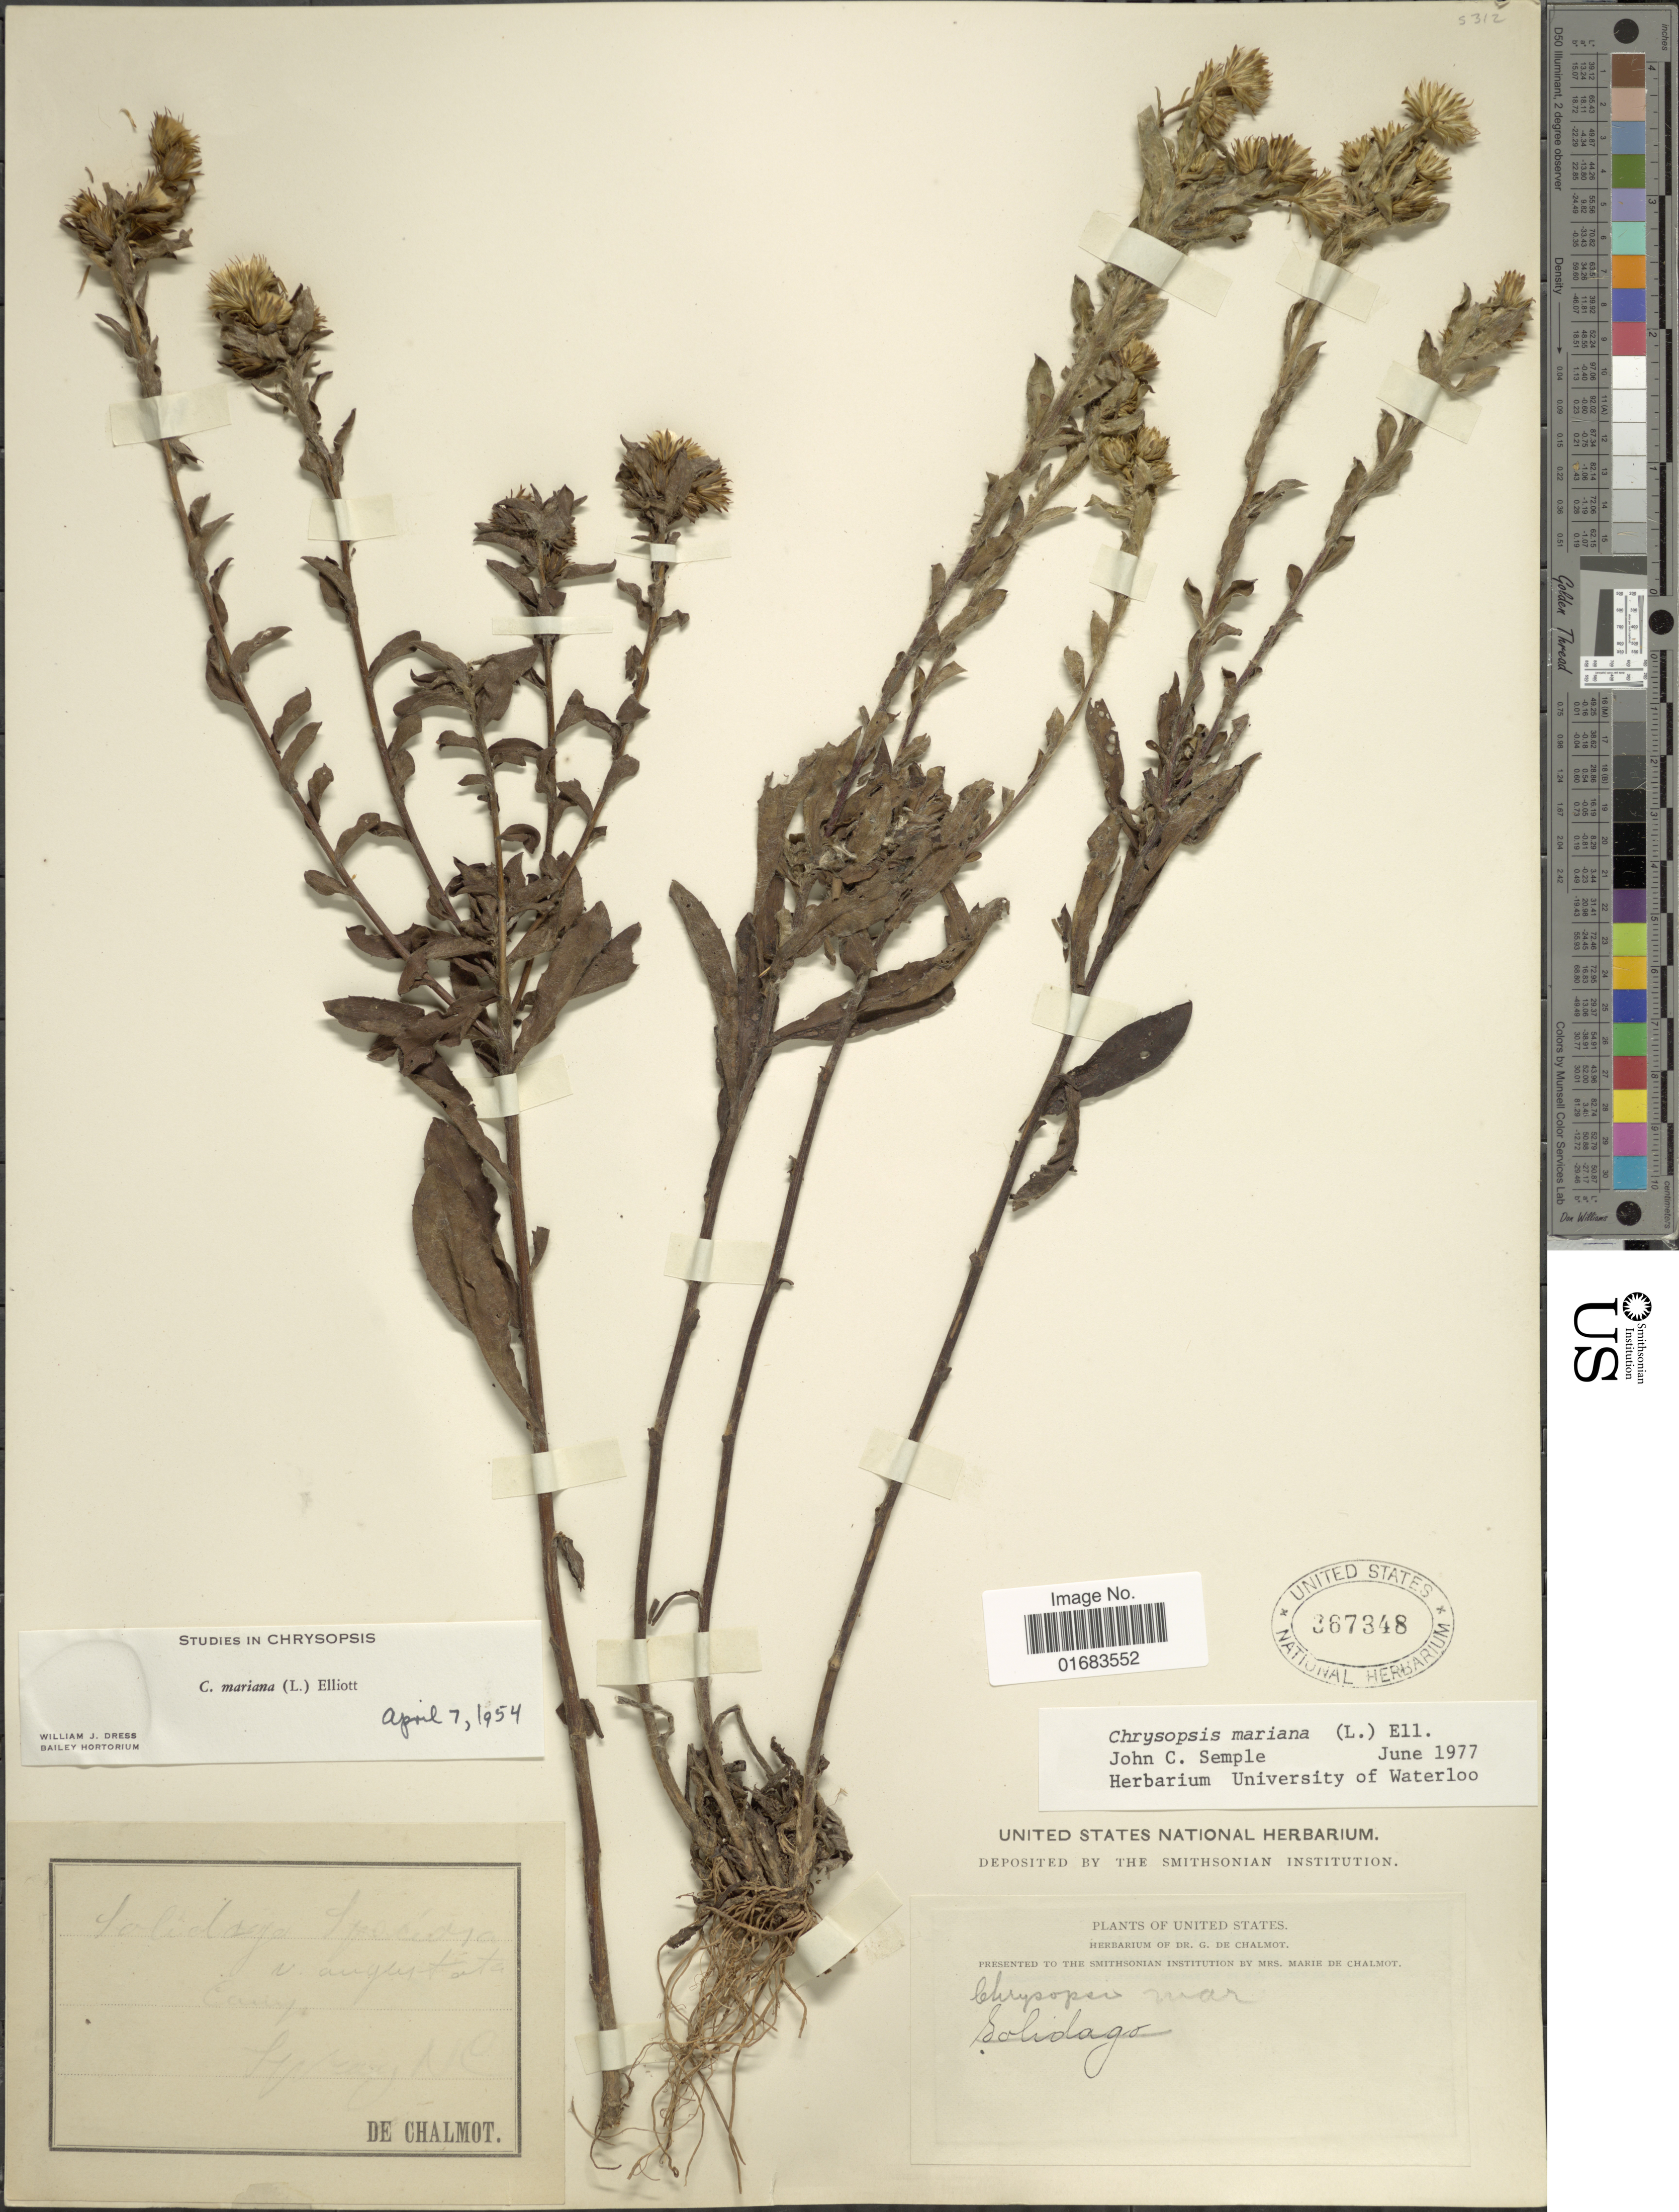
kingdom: Plantae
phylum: Tracheophyta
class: Magnoliopsida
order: Asterales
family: Asteraceae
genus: Chrysopsis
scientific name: Chrysopsis mariana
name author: (L.) Elliott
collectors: G. de Chalmot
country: United States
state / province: North Carolina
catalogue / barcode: US 367348